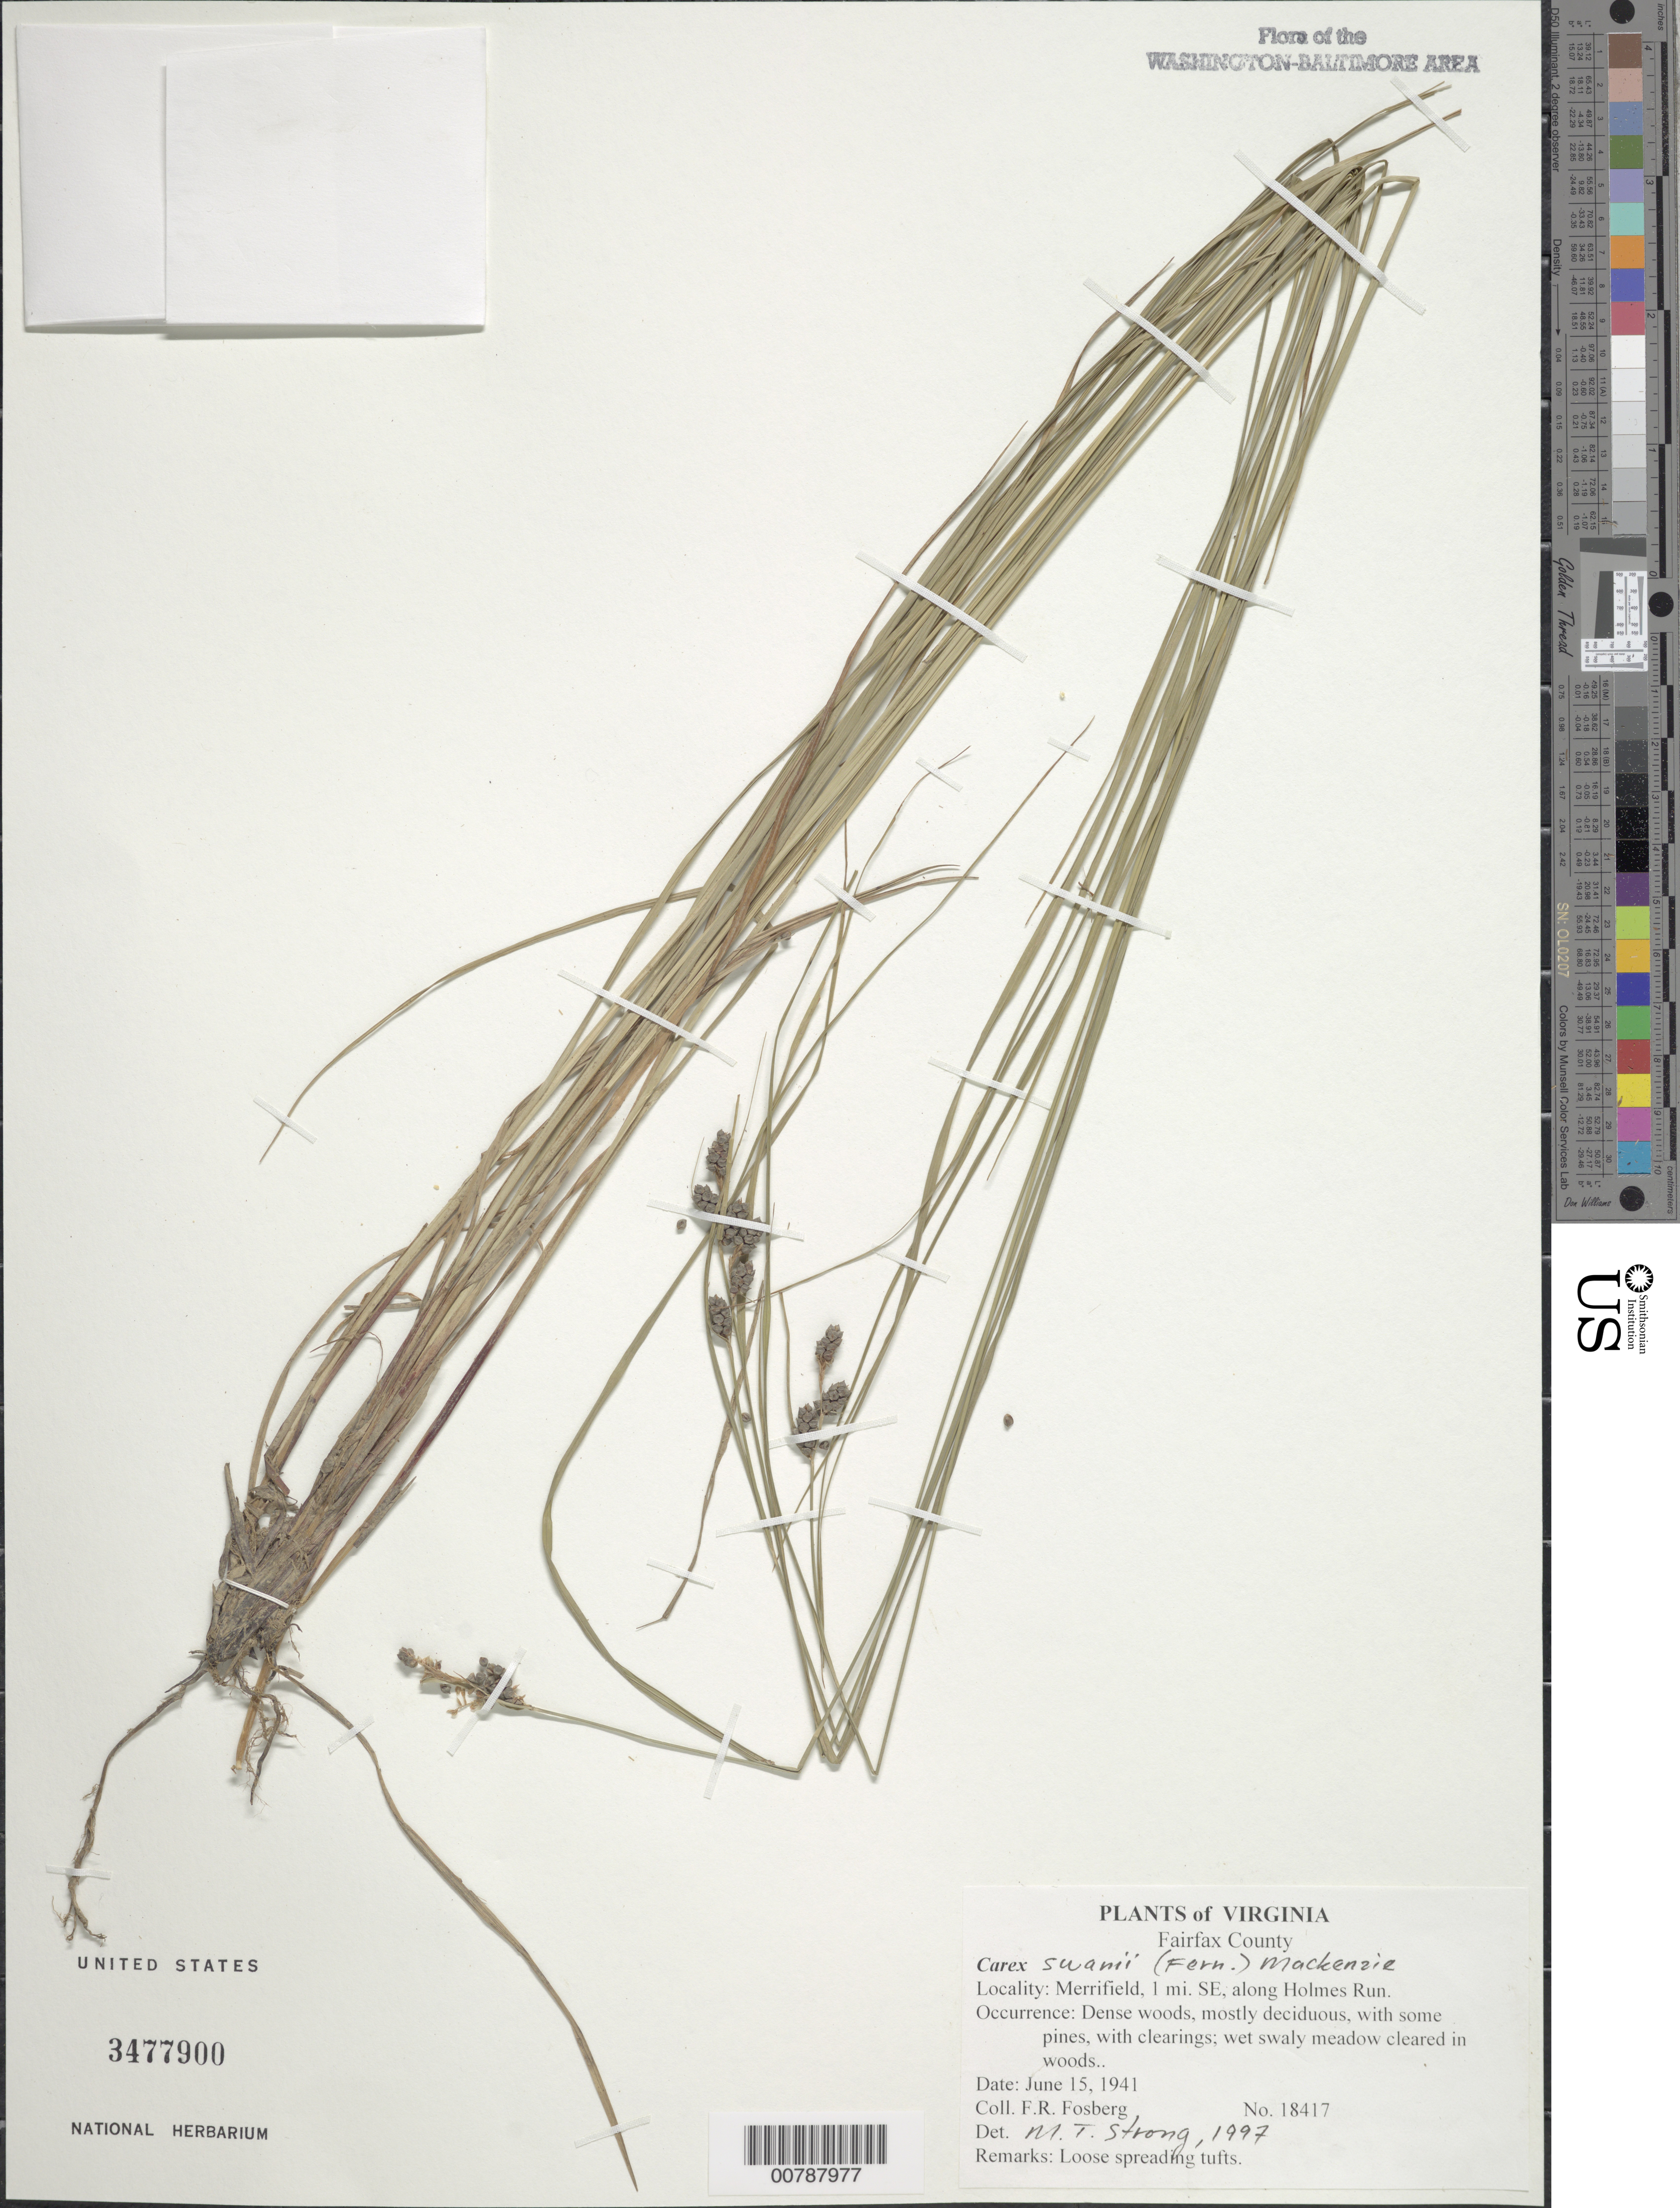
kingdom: Plantae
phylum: Tracheophyta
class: Liliopsida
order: Poales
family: Cyperaceae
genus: Carex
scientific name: Carex swanii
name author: (Fernald) Mack.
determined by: Strong, M. T., (US), Smithsonian Institution - National Museum of Natural History (UNITED STATES)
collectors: F. R. Fosberg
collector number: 18417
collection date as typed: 15 Jun 1941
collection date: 1941-06-15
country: United States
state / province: Virginia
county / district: Fairfax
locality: Merrifield, 1 mi. SE, along Holmes Run.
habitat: Dense woods, mostly deciduous, with some pines, with clearings; wet swaly meadow cleared in woods.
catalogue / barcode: US 3477900